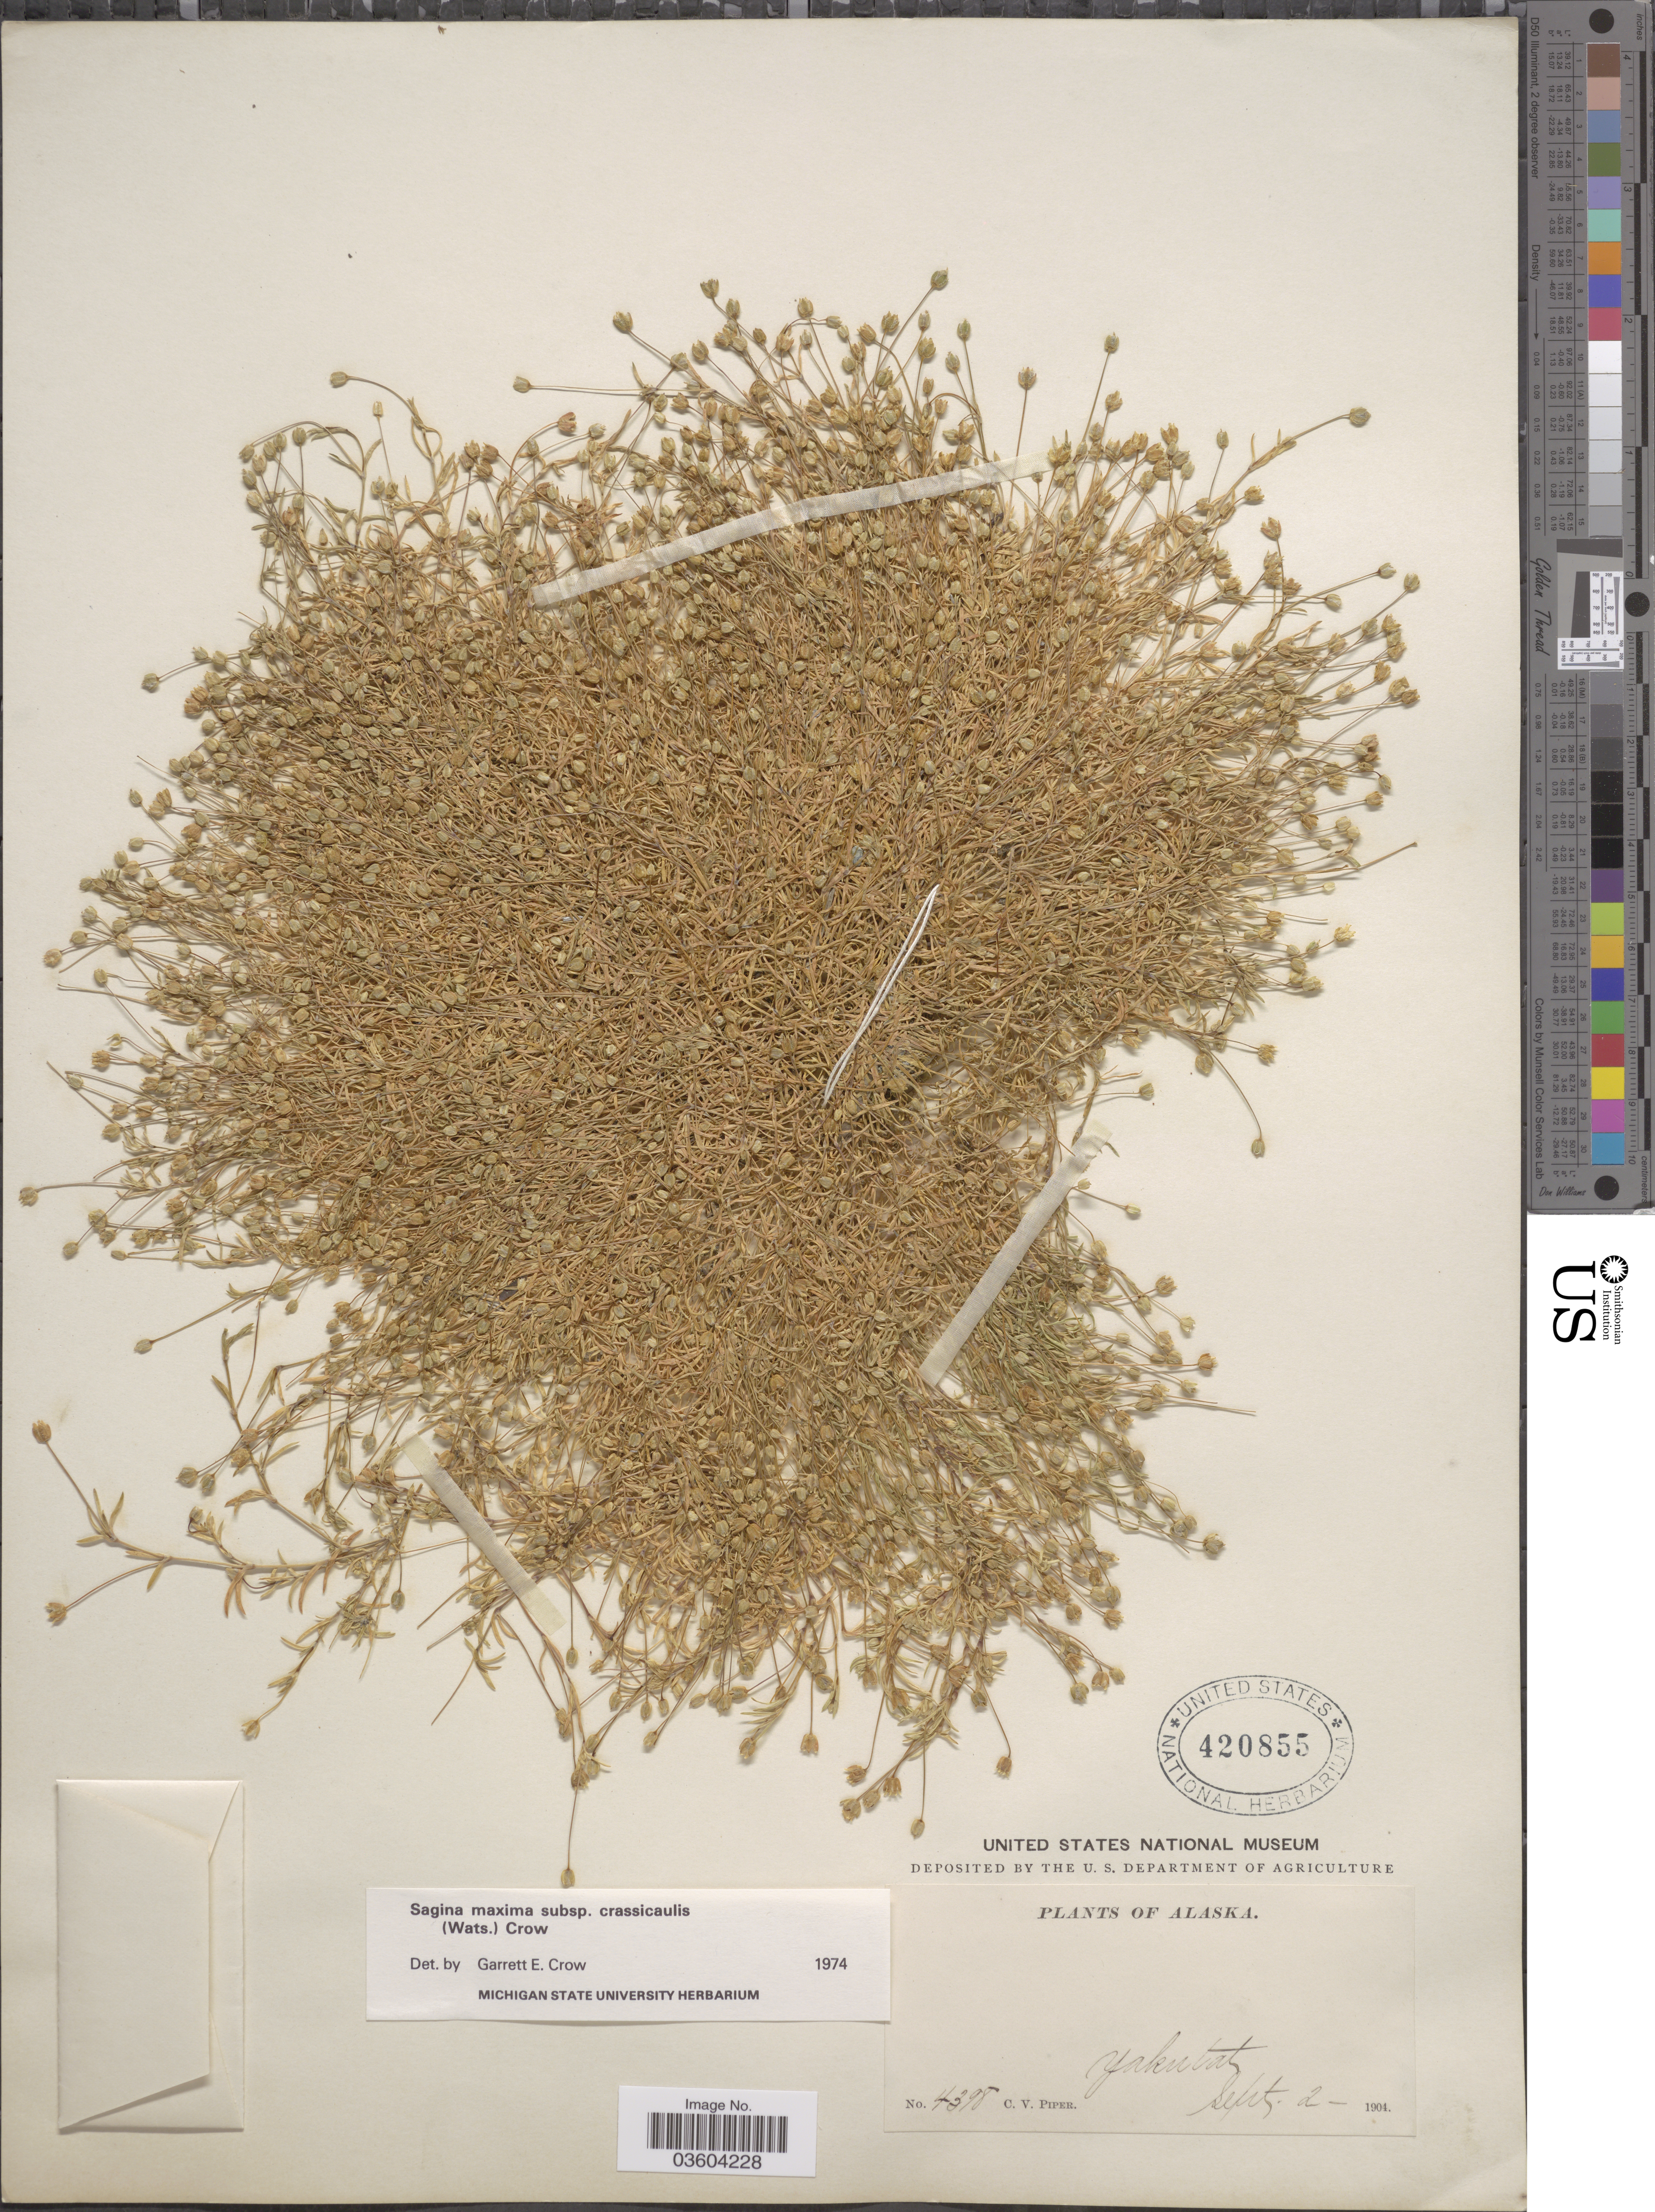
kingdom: Plantae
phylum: Tracheophyta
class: Magnoliopsida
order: Caryophyllales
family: Caryophyllaceae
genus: Sagina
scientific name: Sagina maxima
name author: A. Gray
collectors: C. V. Piper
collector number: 4398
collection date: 1904-09-02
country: United States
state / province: Alaska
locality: Yakutat.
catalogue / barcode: US 420855